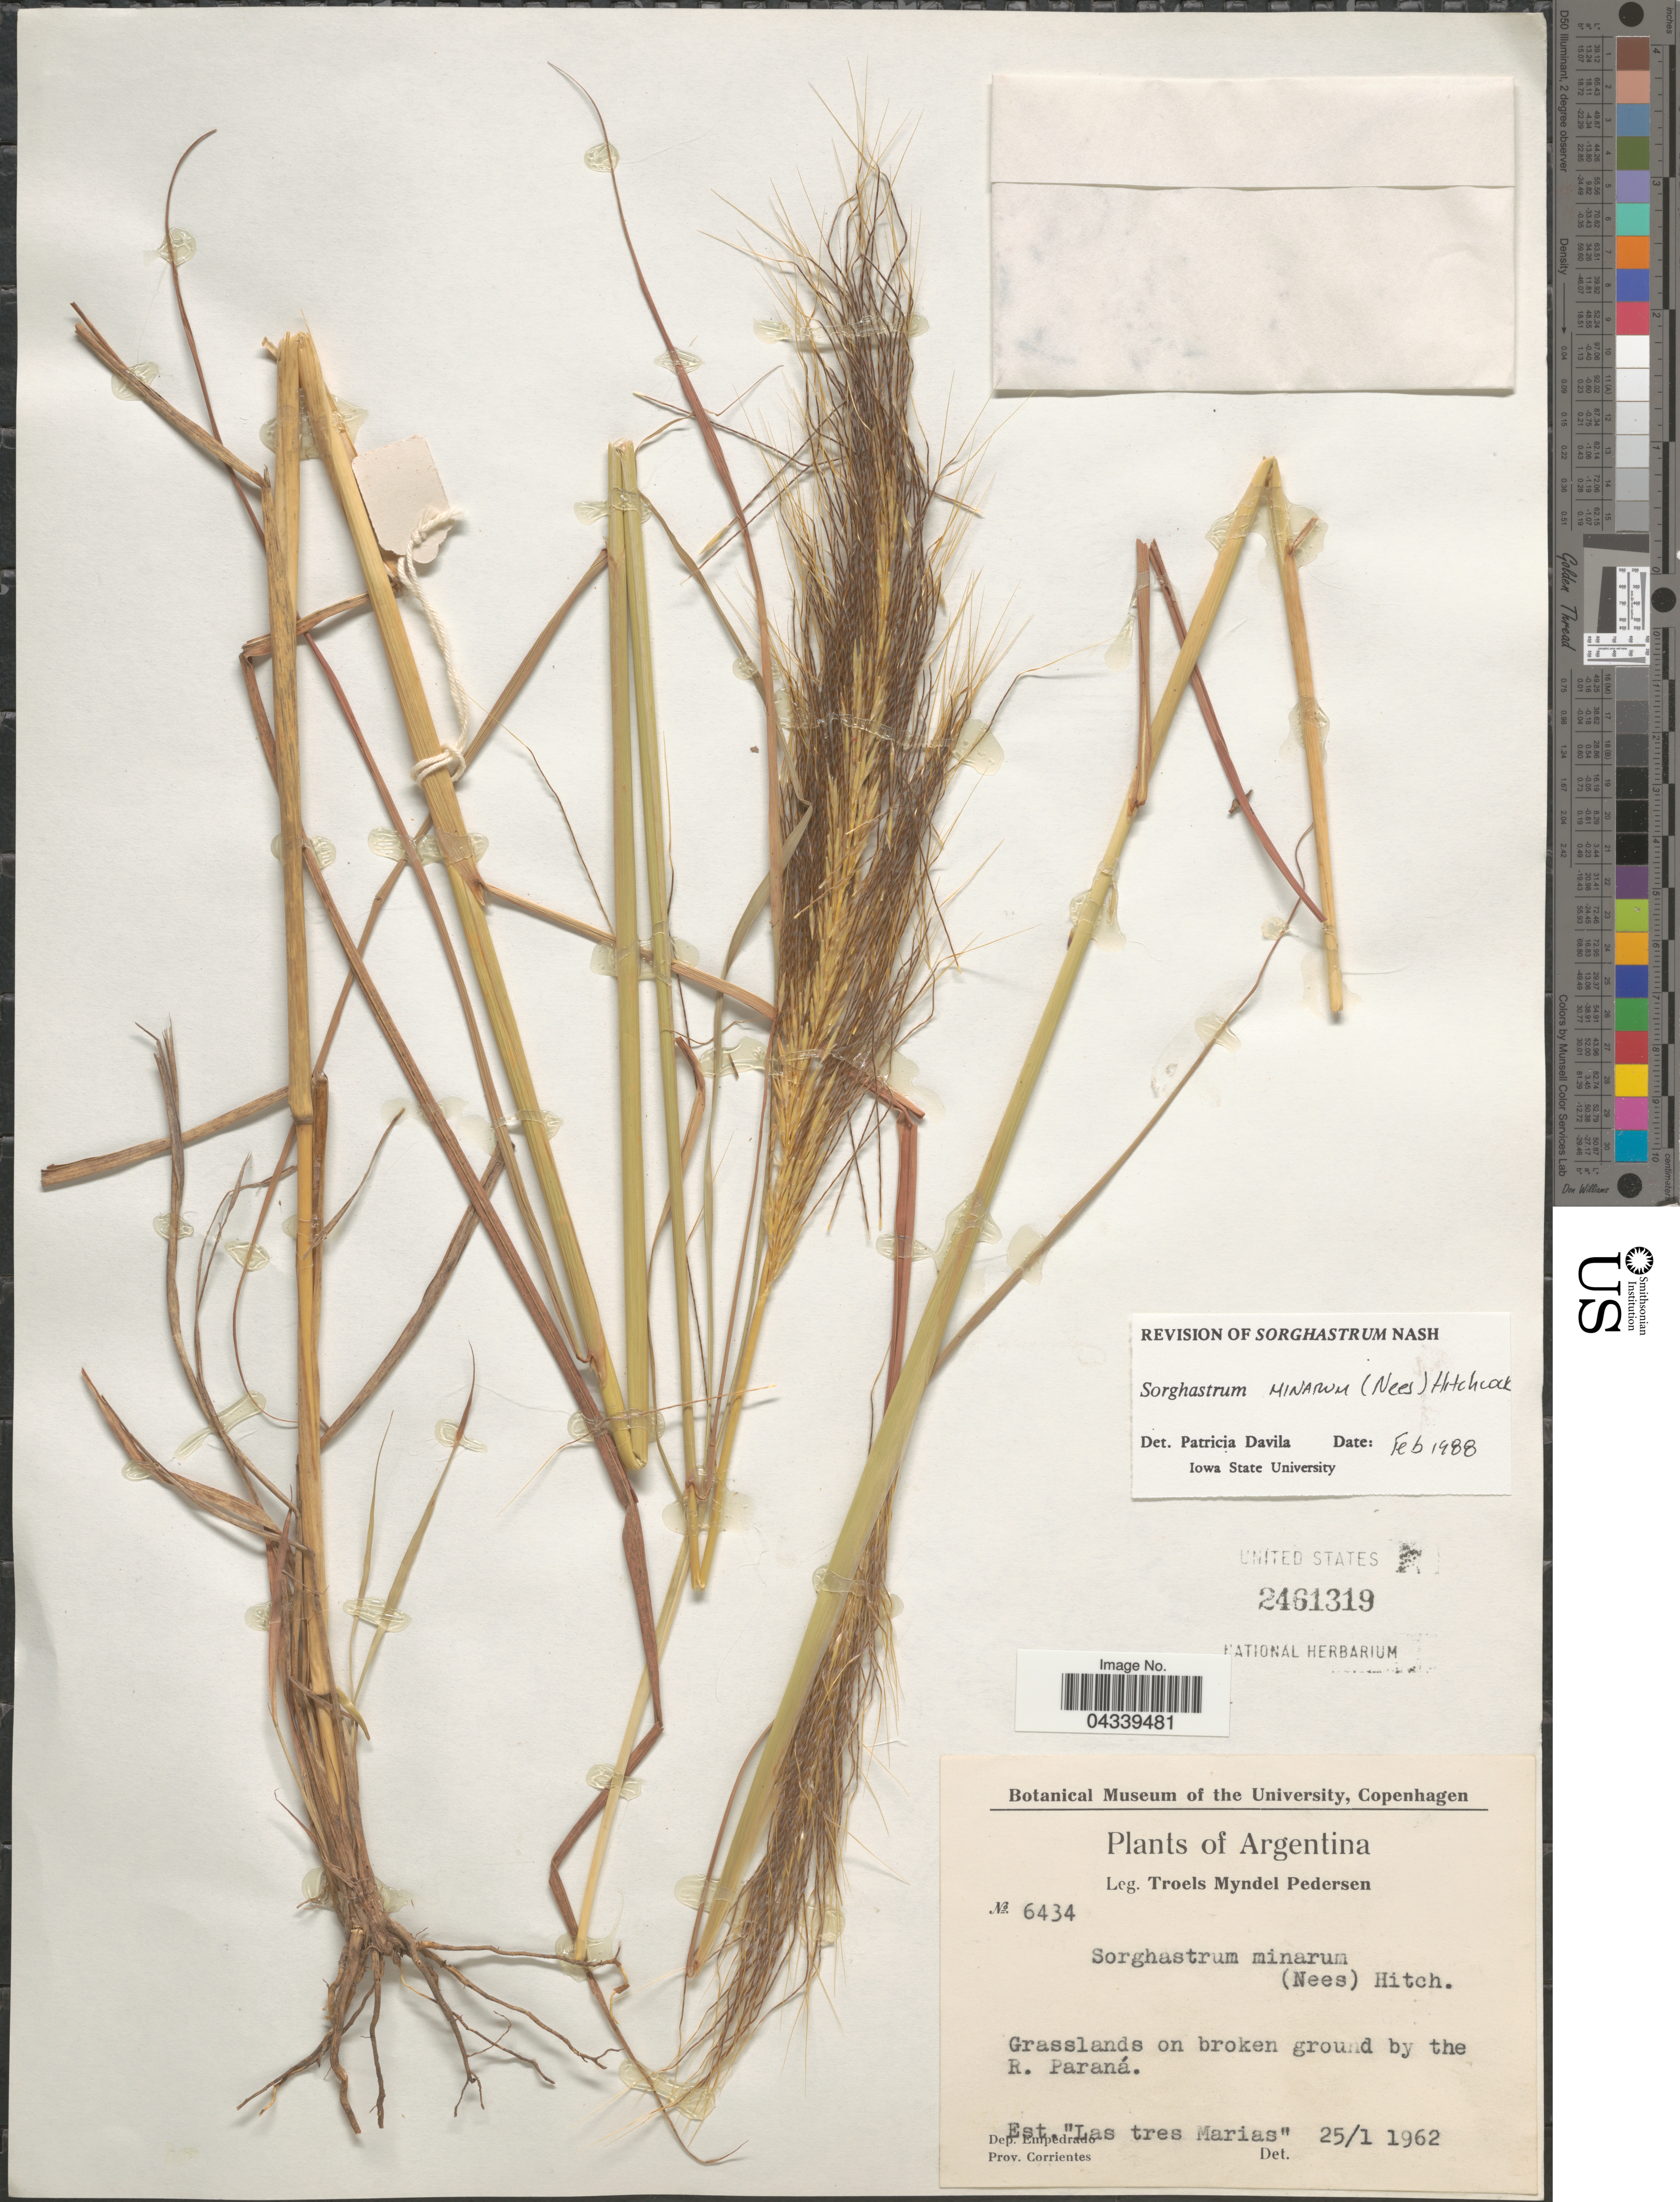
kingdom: Plantae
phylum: Tracheophyta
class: Liliopsida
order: Poales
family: Poaceae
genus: Sorghastrum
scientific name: Sorghastrum minarum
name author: (Nees) Hitchc.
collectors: T. Pederson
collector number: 6434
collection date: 1962-01-25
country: Argentina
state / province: Corrientes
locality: Grasslands on broken ground by the R. Paraná. Est. "Las tres Marias". Dep. Empedrado.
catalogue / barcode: US 2461319